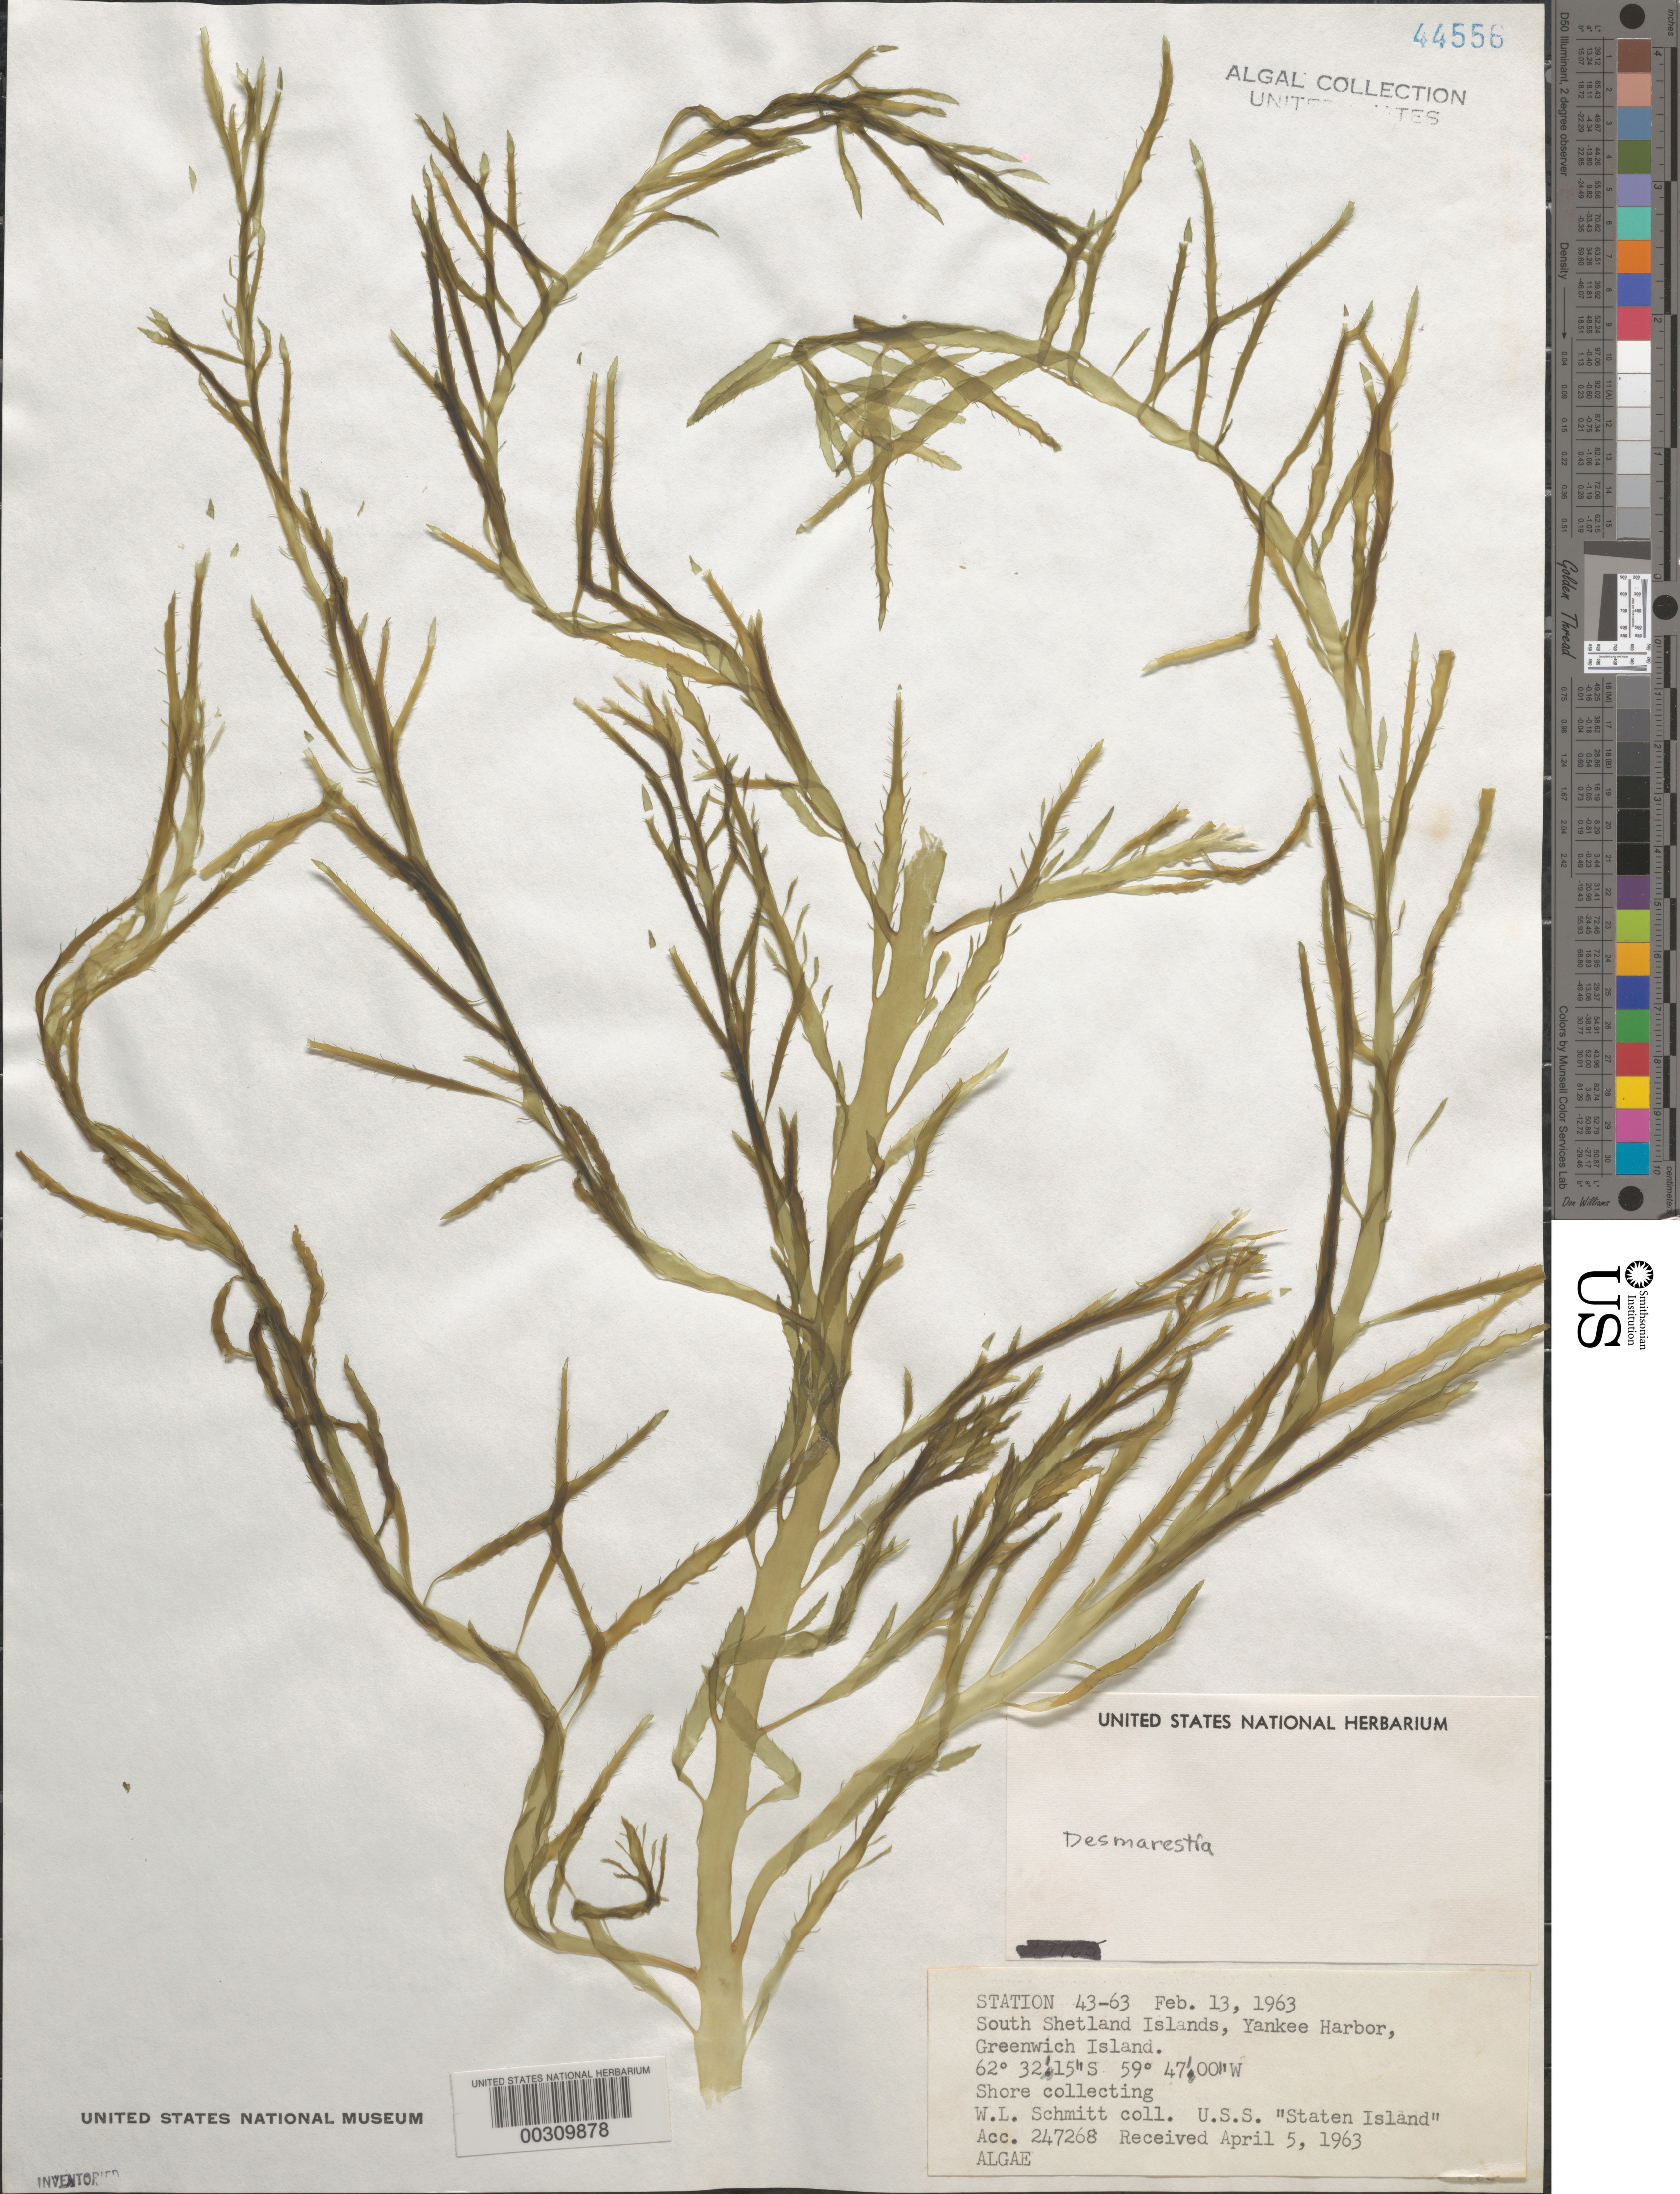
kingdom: Chromista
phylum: Ochrophyta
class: Phaeophyceae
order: Desmarestiales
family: Desmarestiaceae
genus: Desmarestia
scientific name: Desmarestia sp.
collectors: W. L. Schmitt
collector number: Station 43-63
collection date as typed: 13 Feb 1963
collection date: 1963-02-13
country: Antarctica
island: Greenwich Island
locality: Yankee Harbor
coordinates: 62 32'15" S, 59 47'00"W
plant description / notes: USS Staten Island Expedition, 1962-1963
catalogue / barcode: US 44556